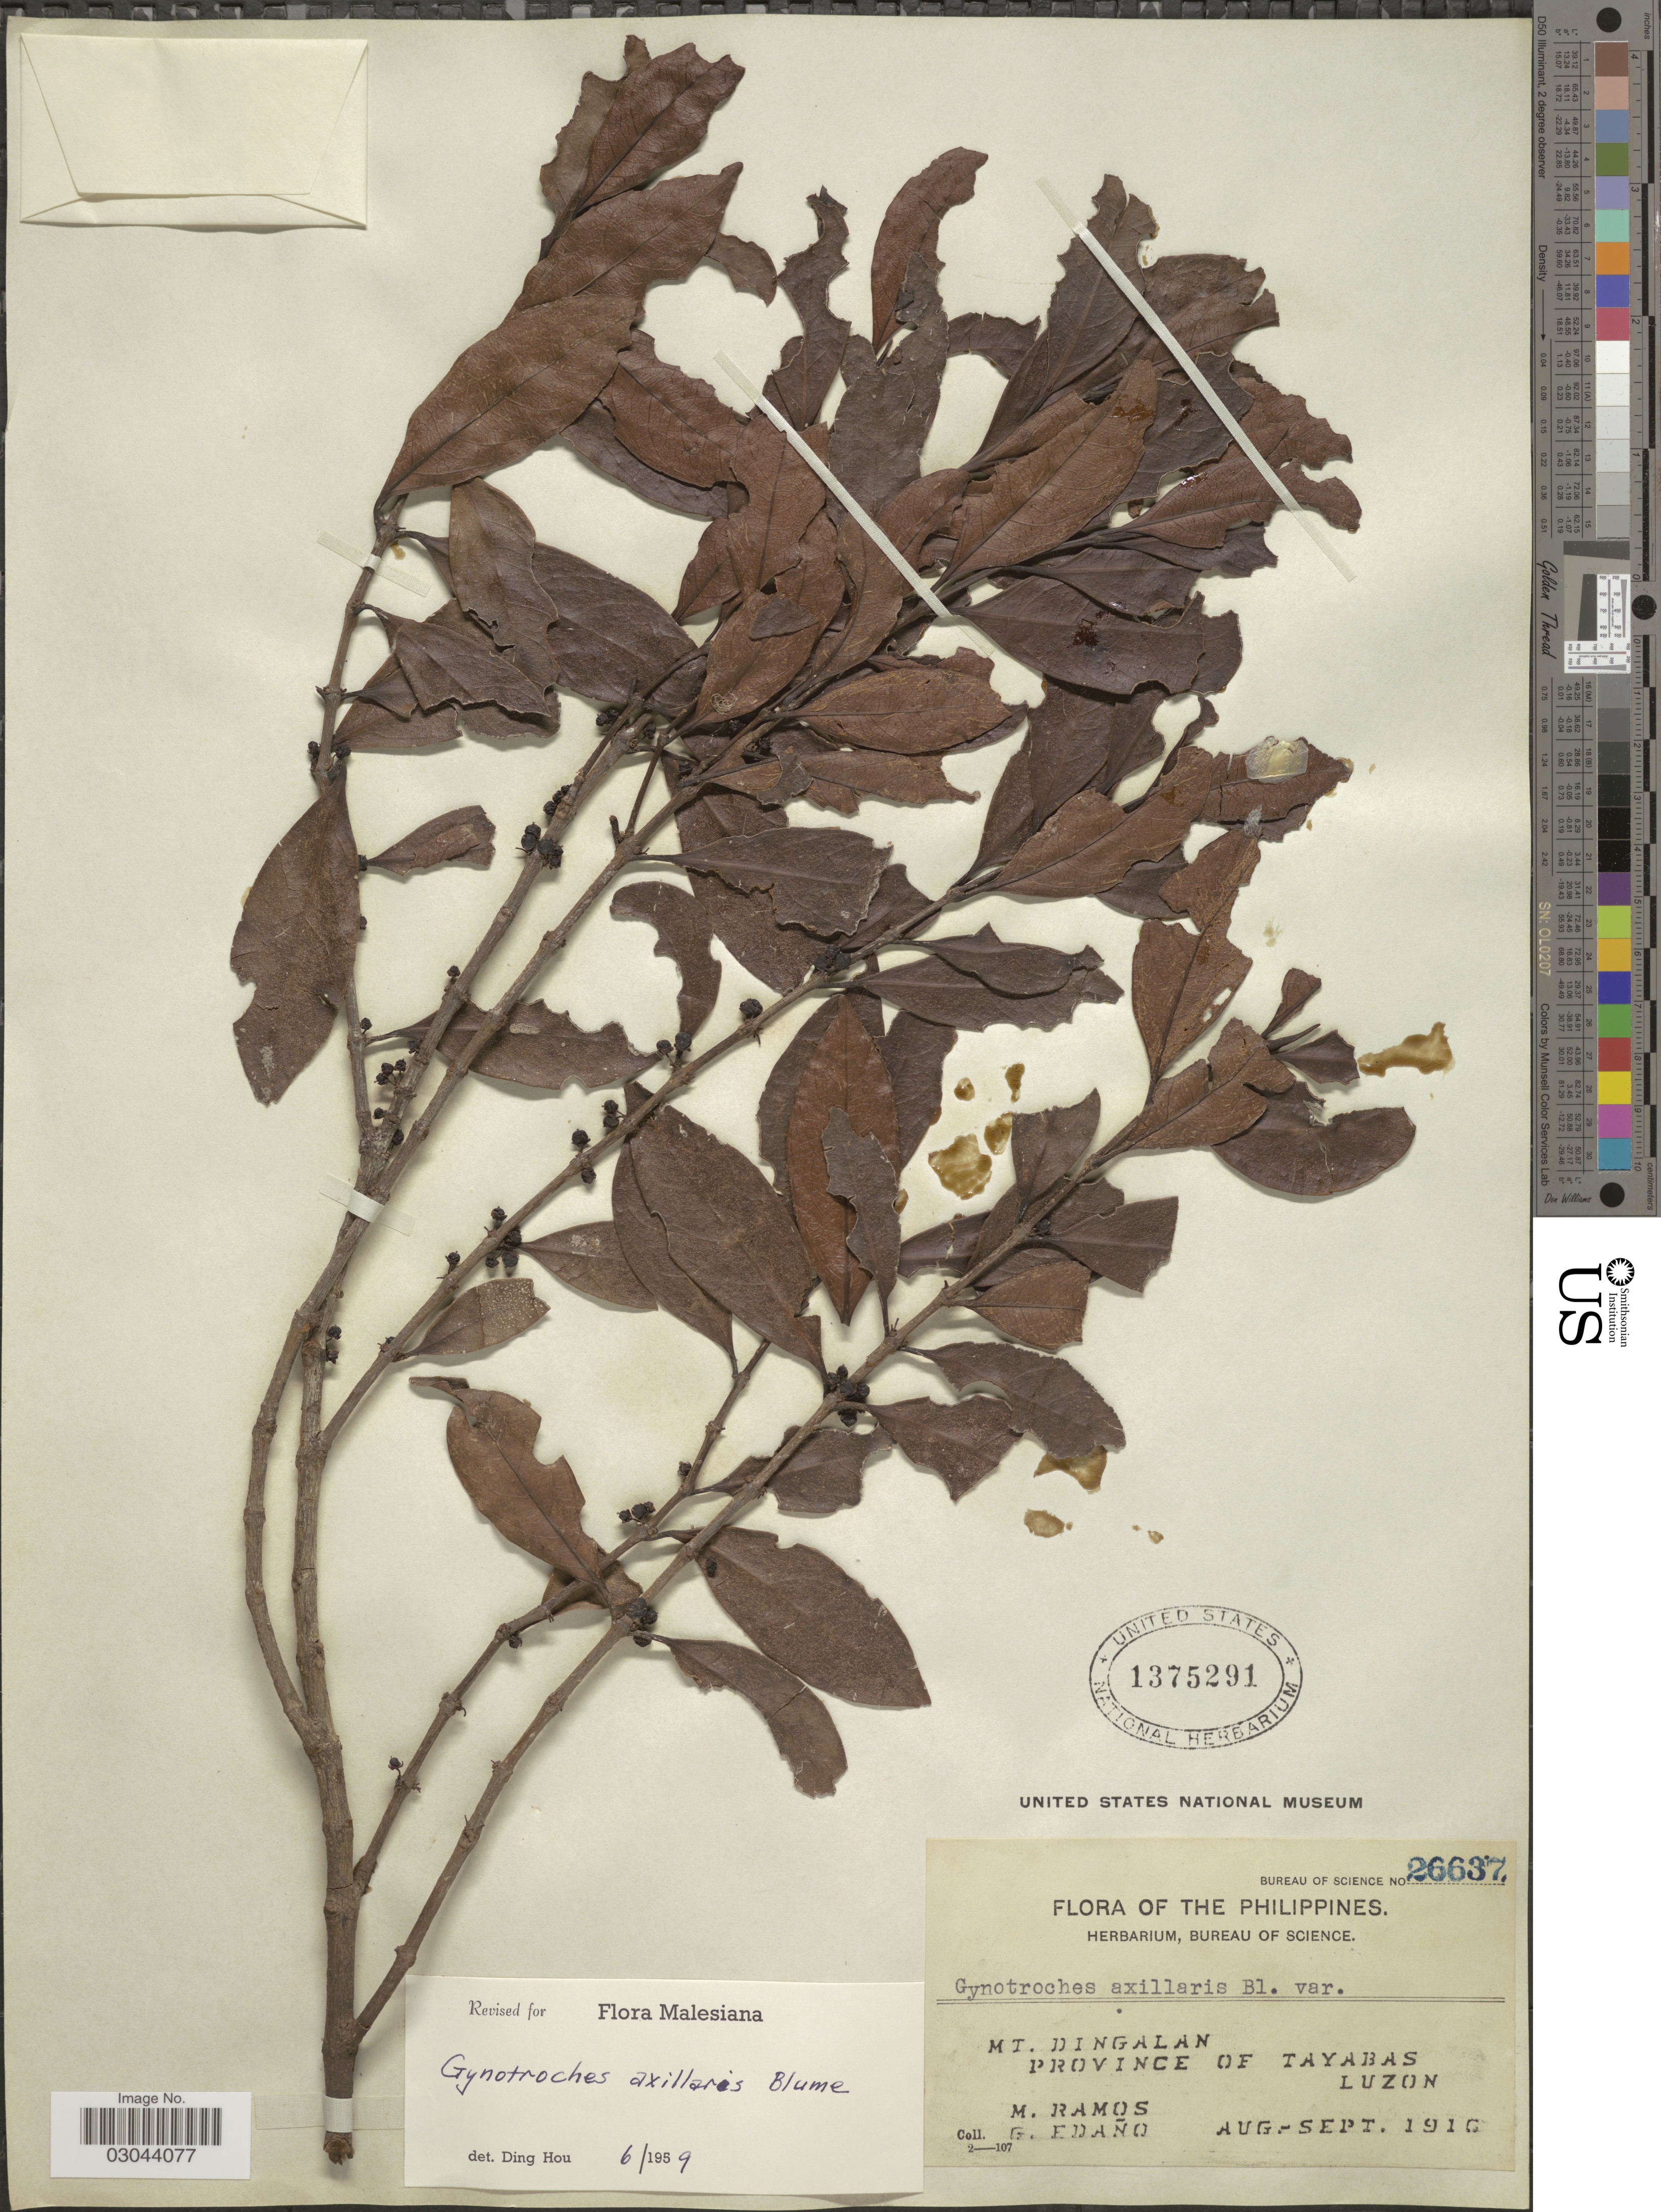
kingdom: Plantae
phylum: Tracheophyta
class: Magnoliopsida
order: Malpighiales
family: Rhizophoraceae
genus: Gynotroches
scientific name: Gynotroches axillaris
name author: Blume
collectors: M. Ramos & G. Edaño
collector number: Bureau of Science 26637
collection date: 1916-08/1916-09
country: Philippines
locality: Mt. Dingalan. Province of Tayabas. Luzon.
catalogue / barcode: US 1375291